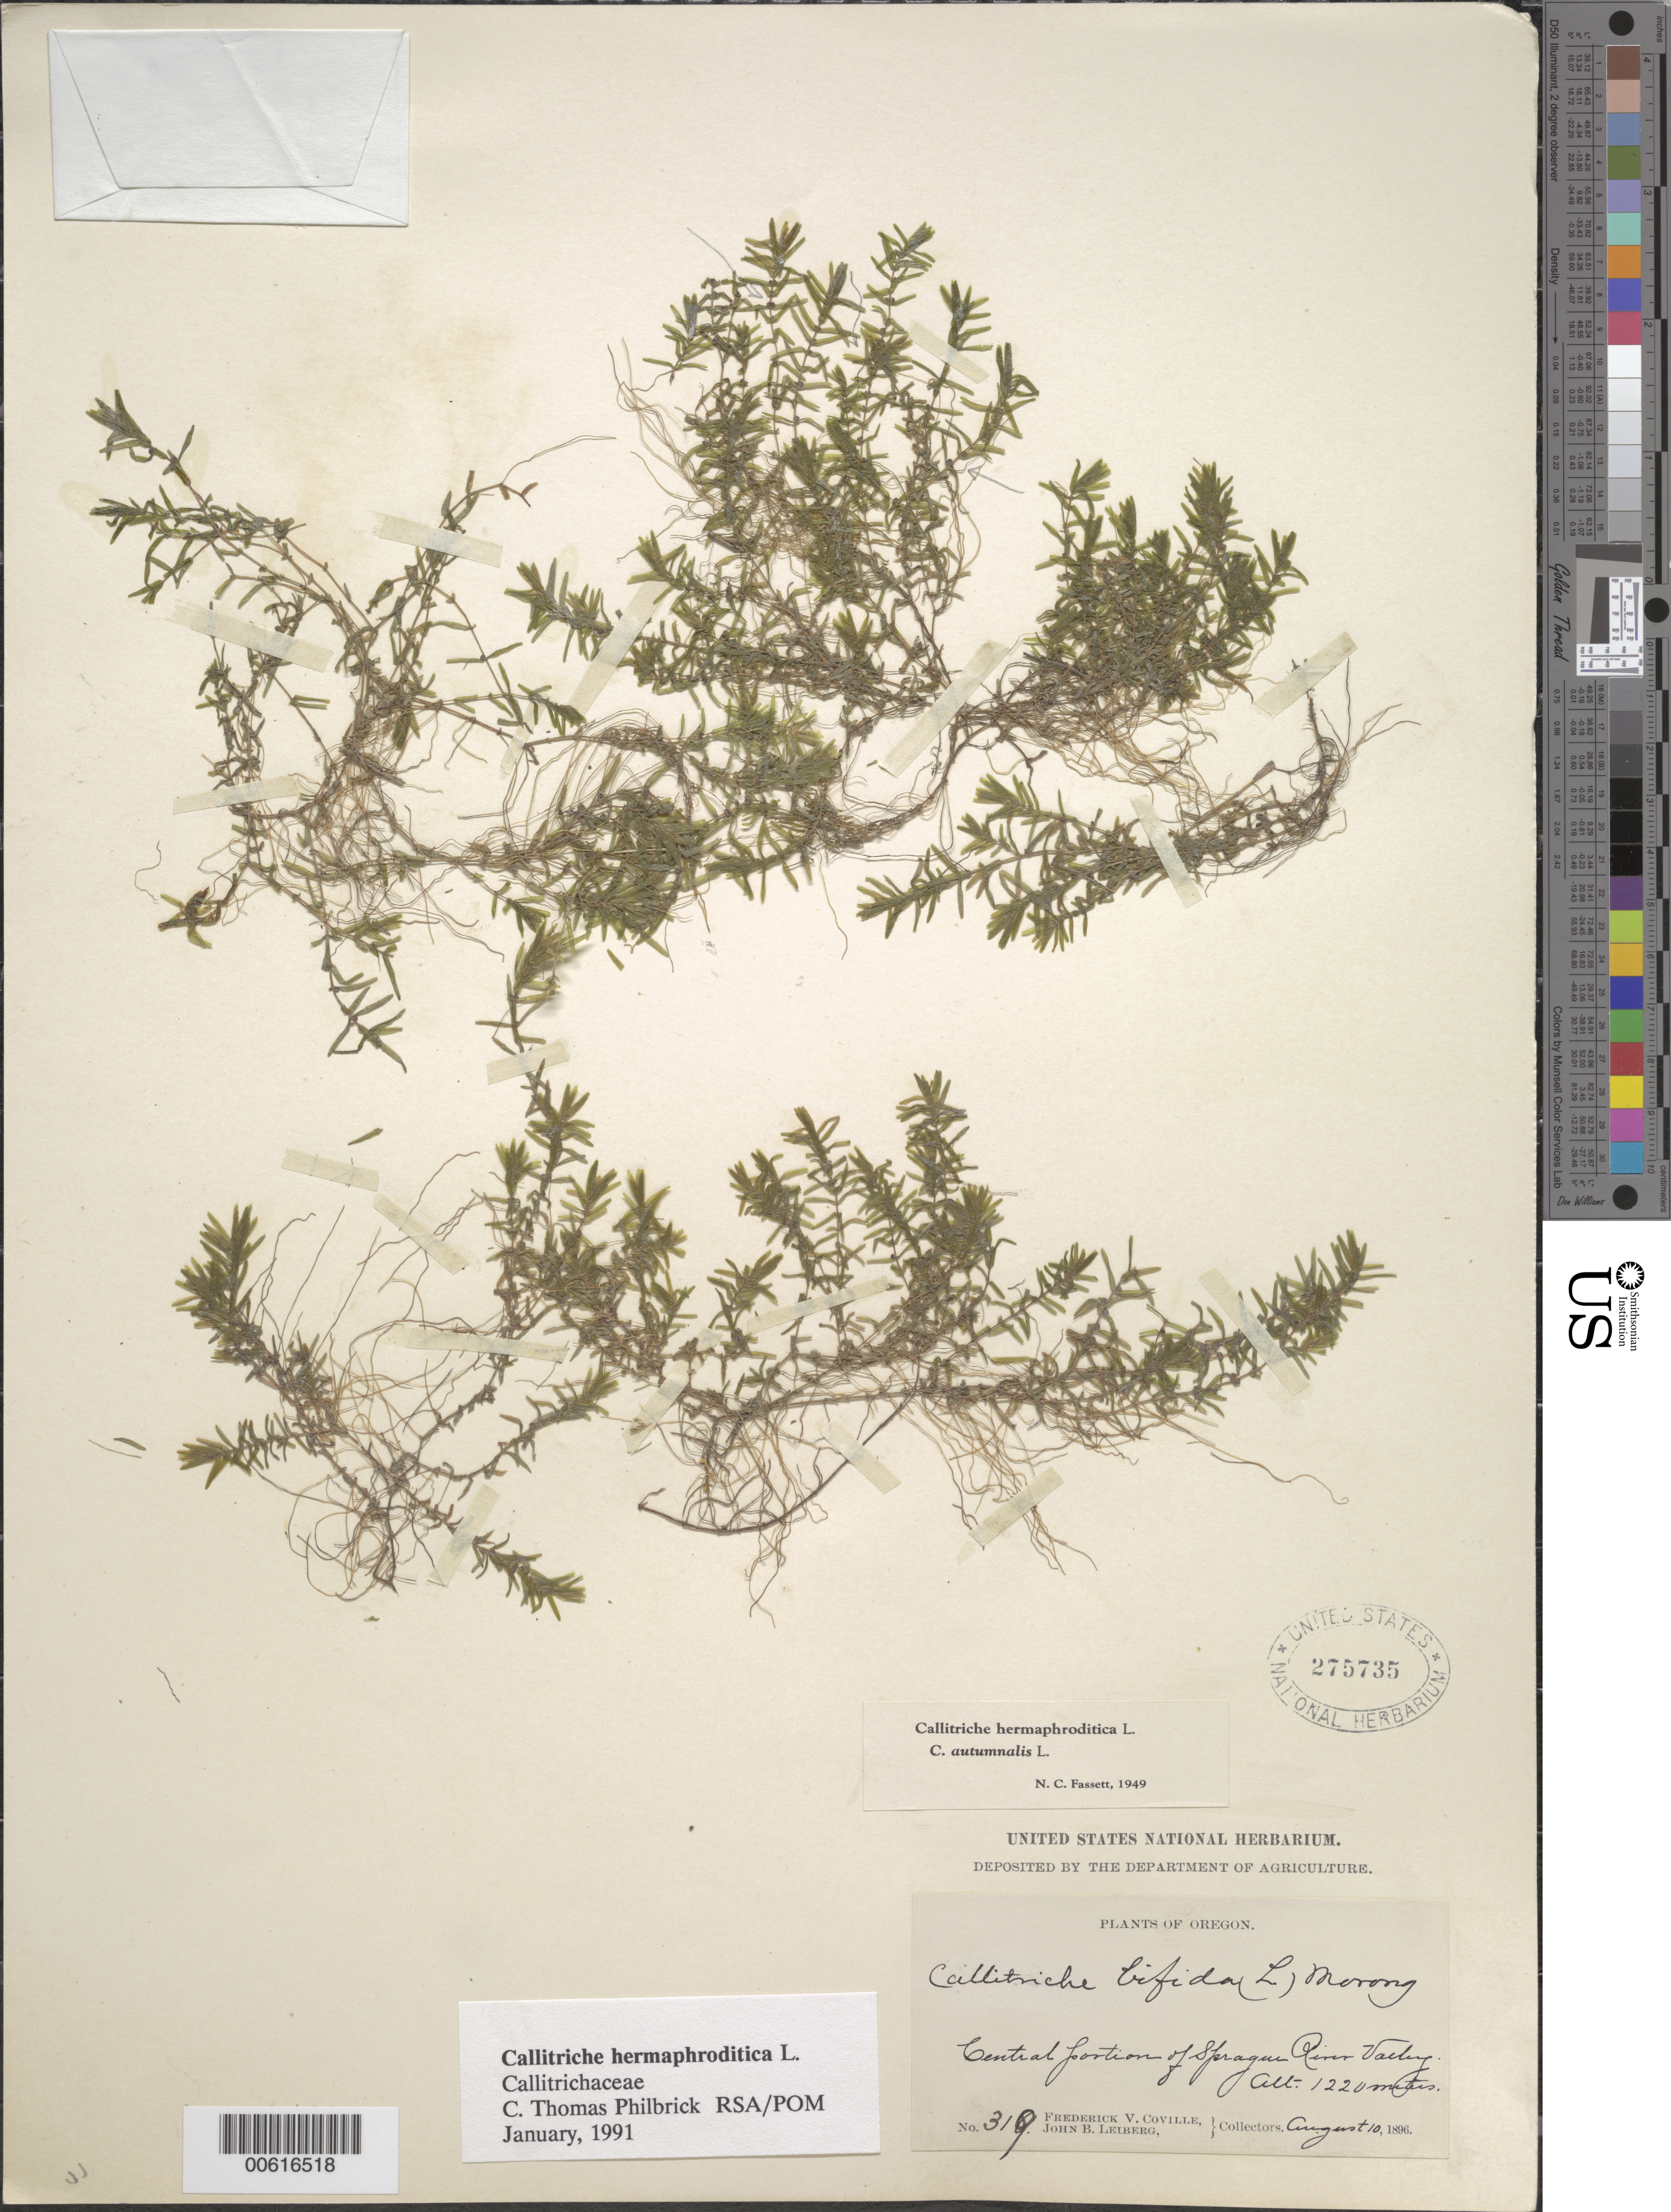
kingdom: Plantae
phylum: Tracheophyta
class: Magnoliopsida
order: Lamiales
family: Plantaginaceae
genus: Callitriche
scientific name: Callitriche hermaphroditica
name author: L.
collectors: F. V. Coville & J. Leiberg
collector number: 319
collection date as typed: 10 Aug 1806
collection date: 1806-08-10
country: United States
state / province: Oregon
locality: Sprague River Valley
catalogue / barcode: US 275735